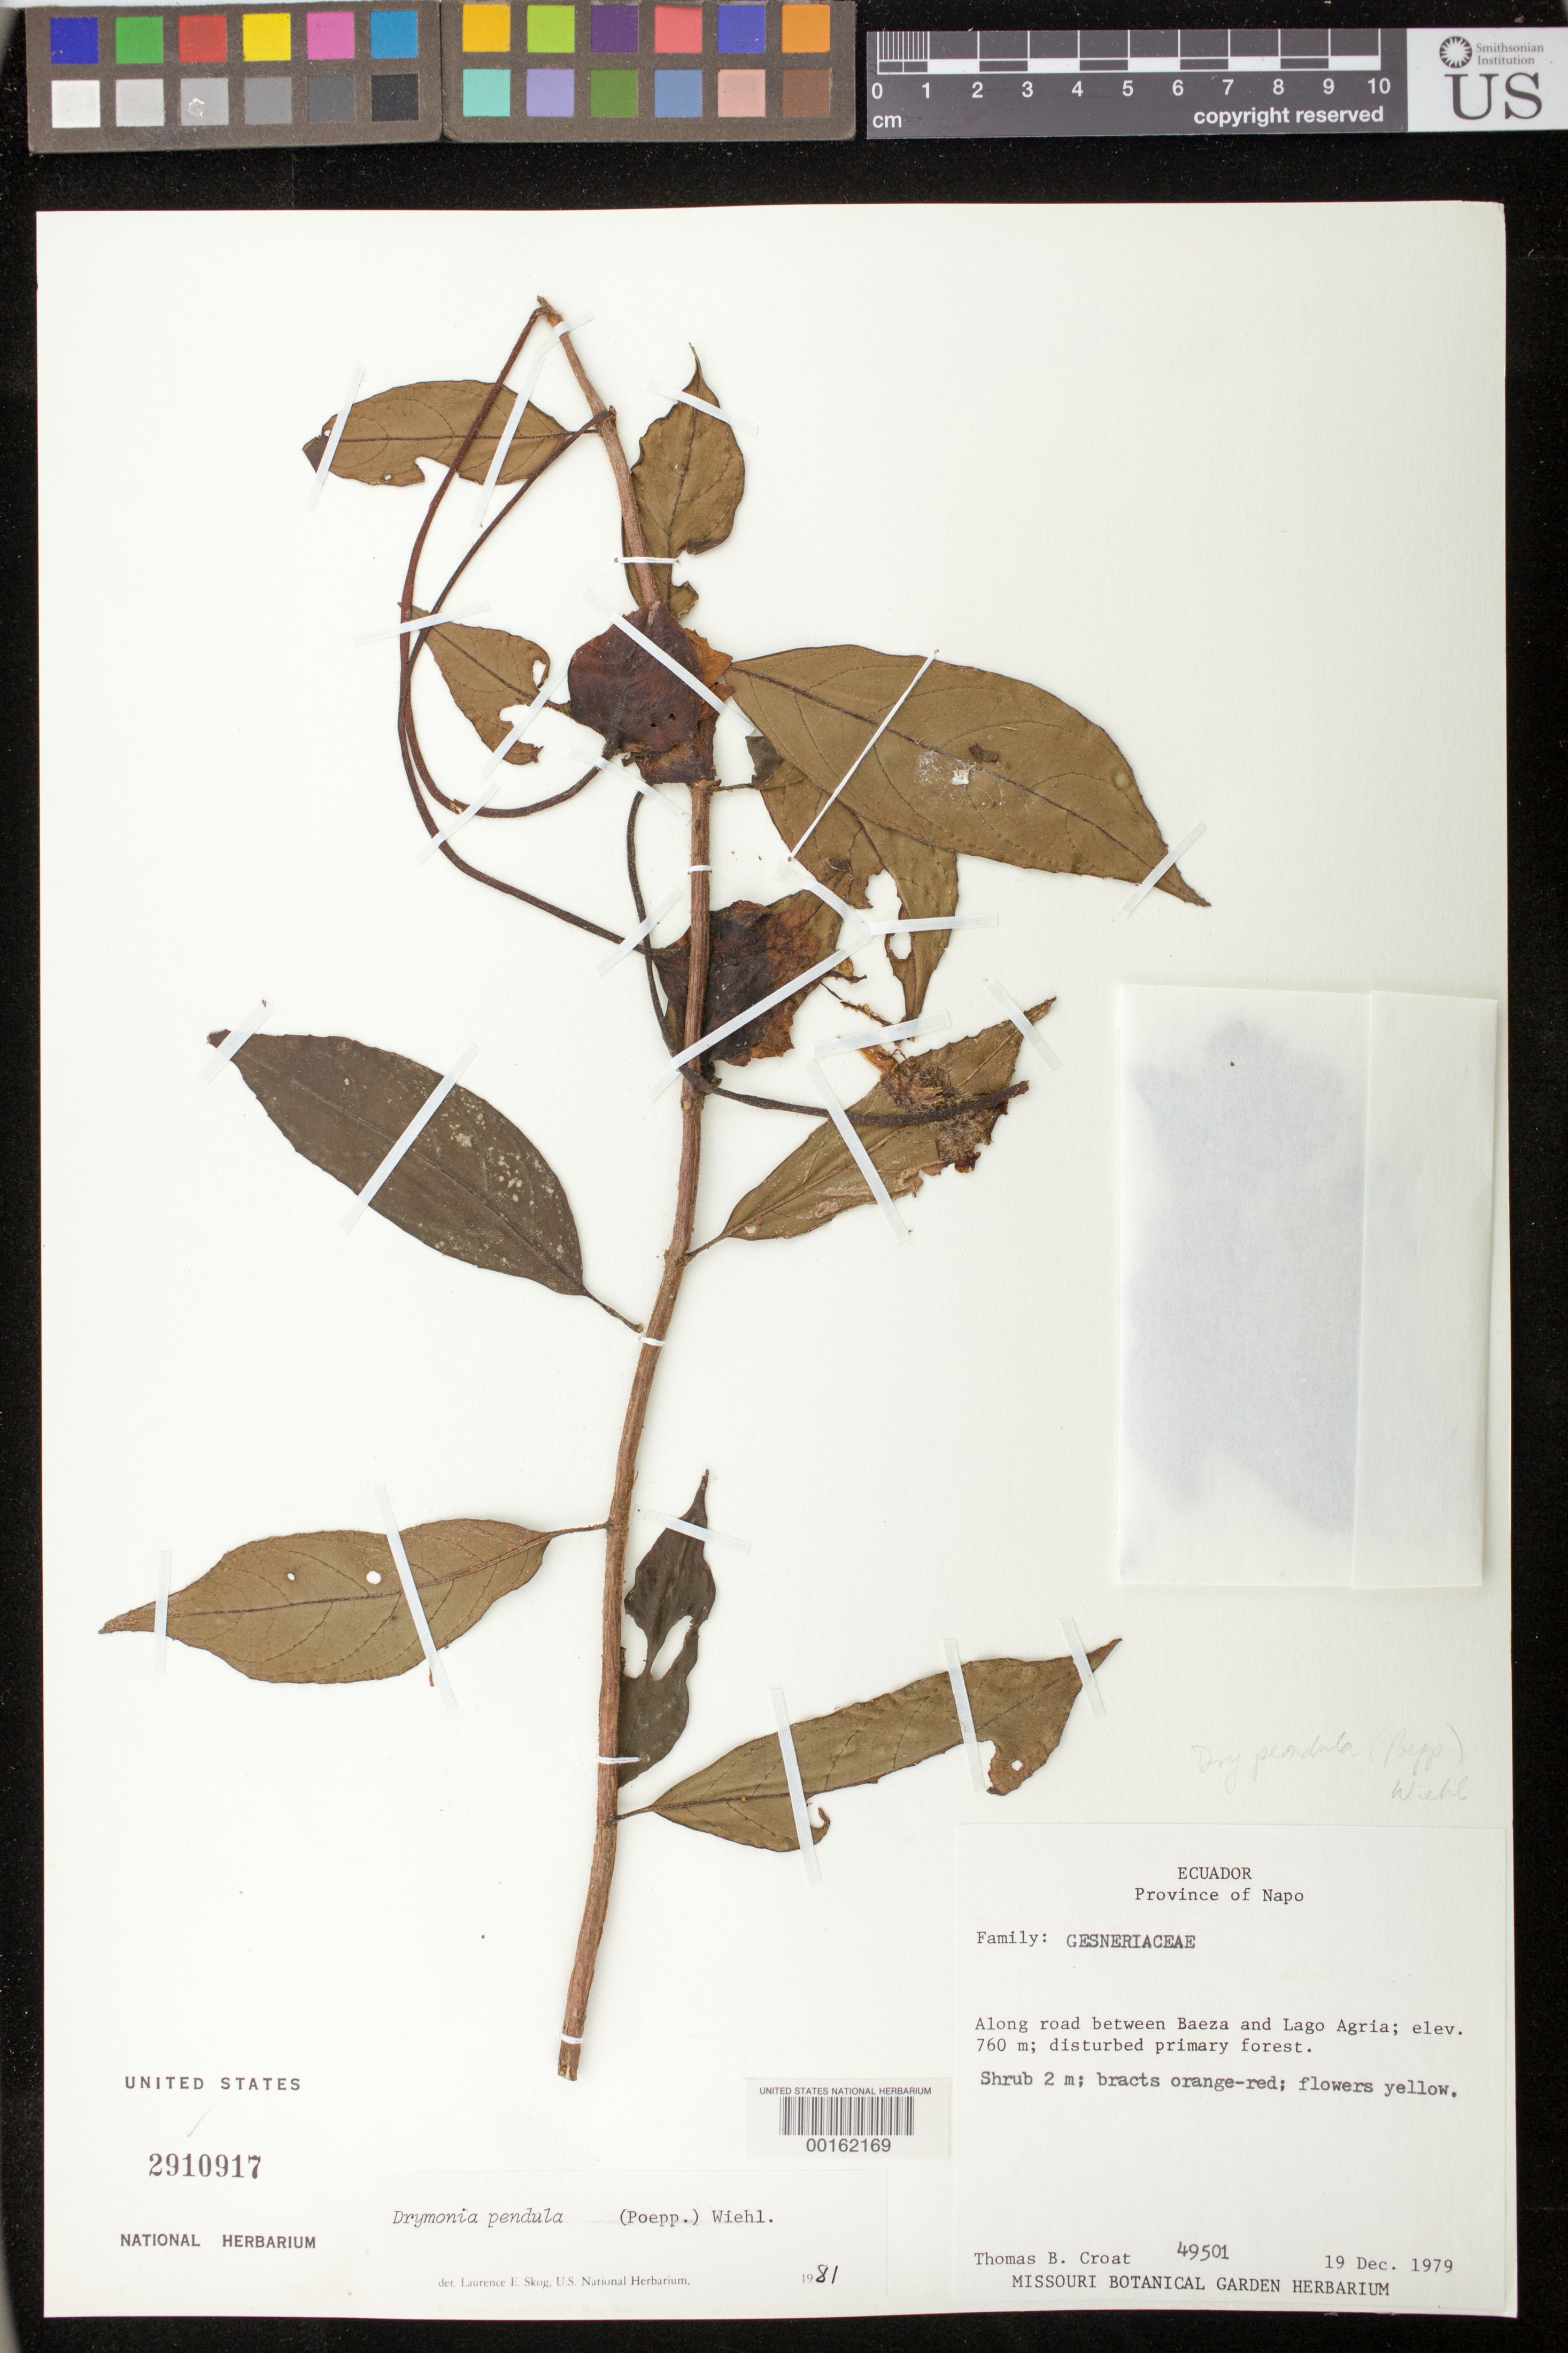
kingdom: Plantae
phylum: Tracheophyta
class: Magnoliopsida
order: Lamiales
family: Gesneriaceae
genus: Drymonia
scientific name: Drymonia pendula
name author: (Poepp.) Wiehler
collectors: T. B. Croat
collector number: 49501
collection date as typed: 19 Dec 1979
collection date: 1979-12-19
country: Ecuador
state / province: Napo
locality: Along road between Baeza and Lago Agria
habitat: Disturbed primary forest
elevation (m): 760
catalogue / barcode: US 2910917